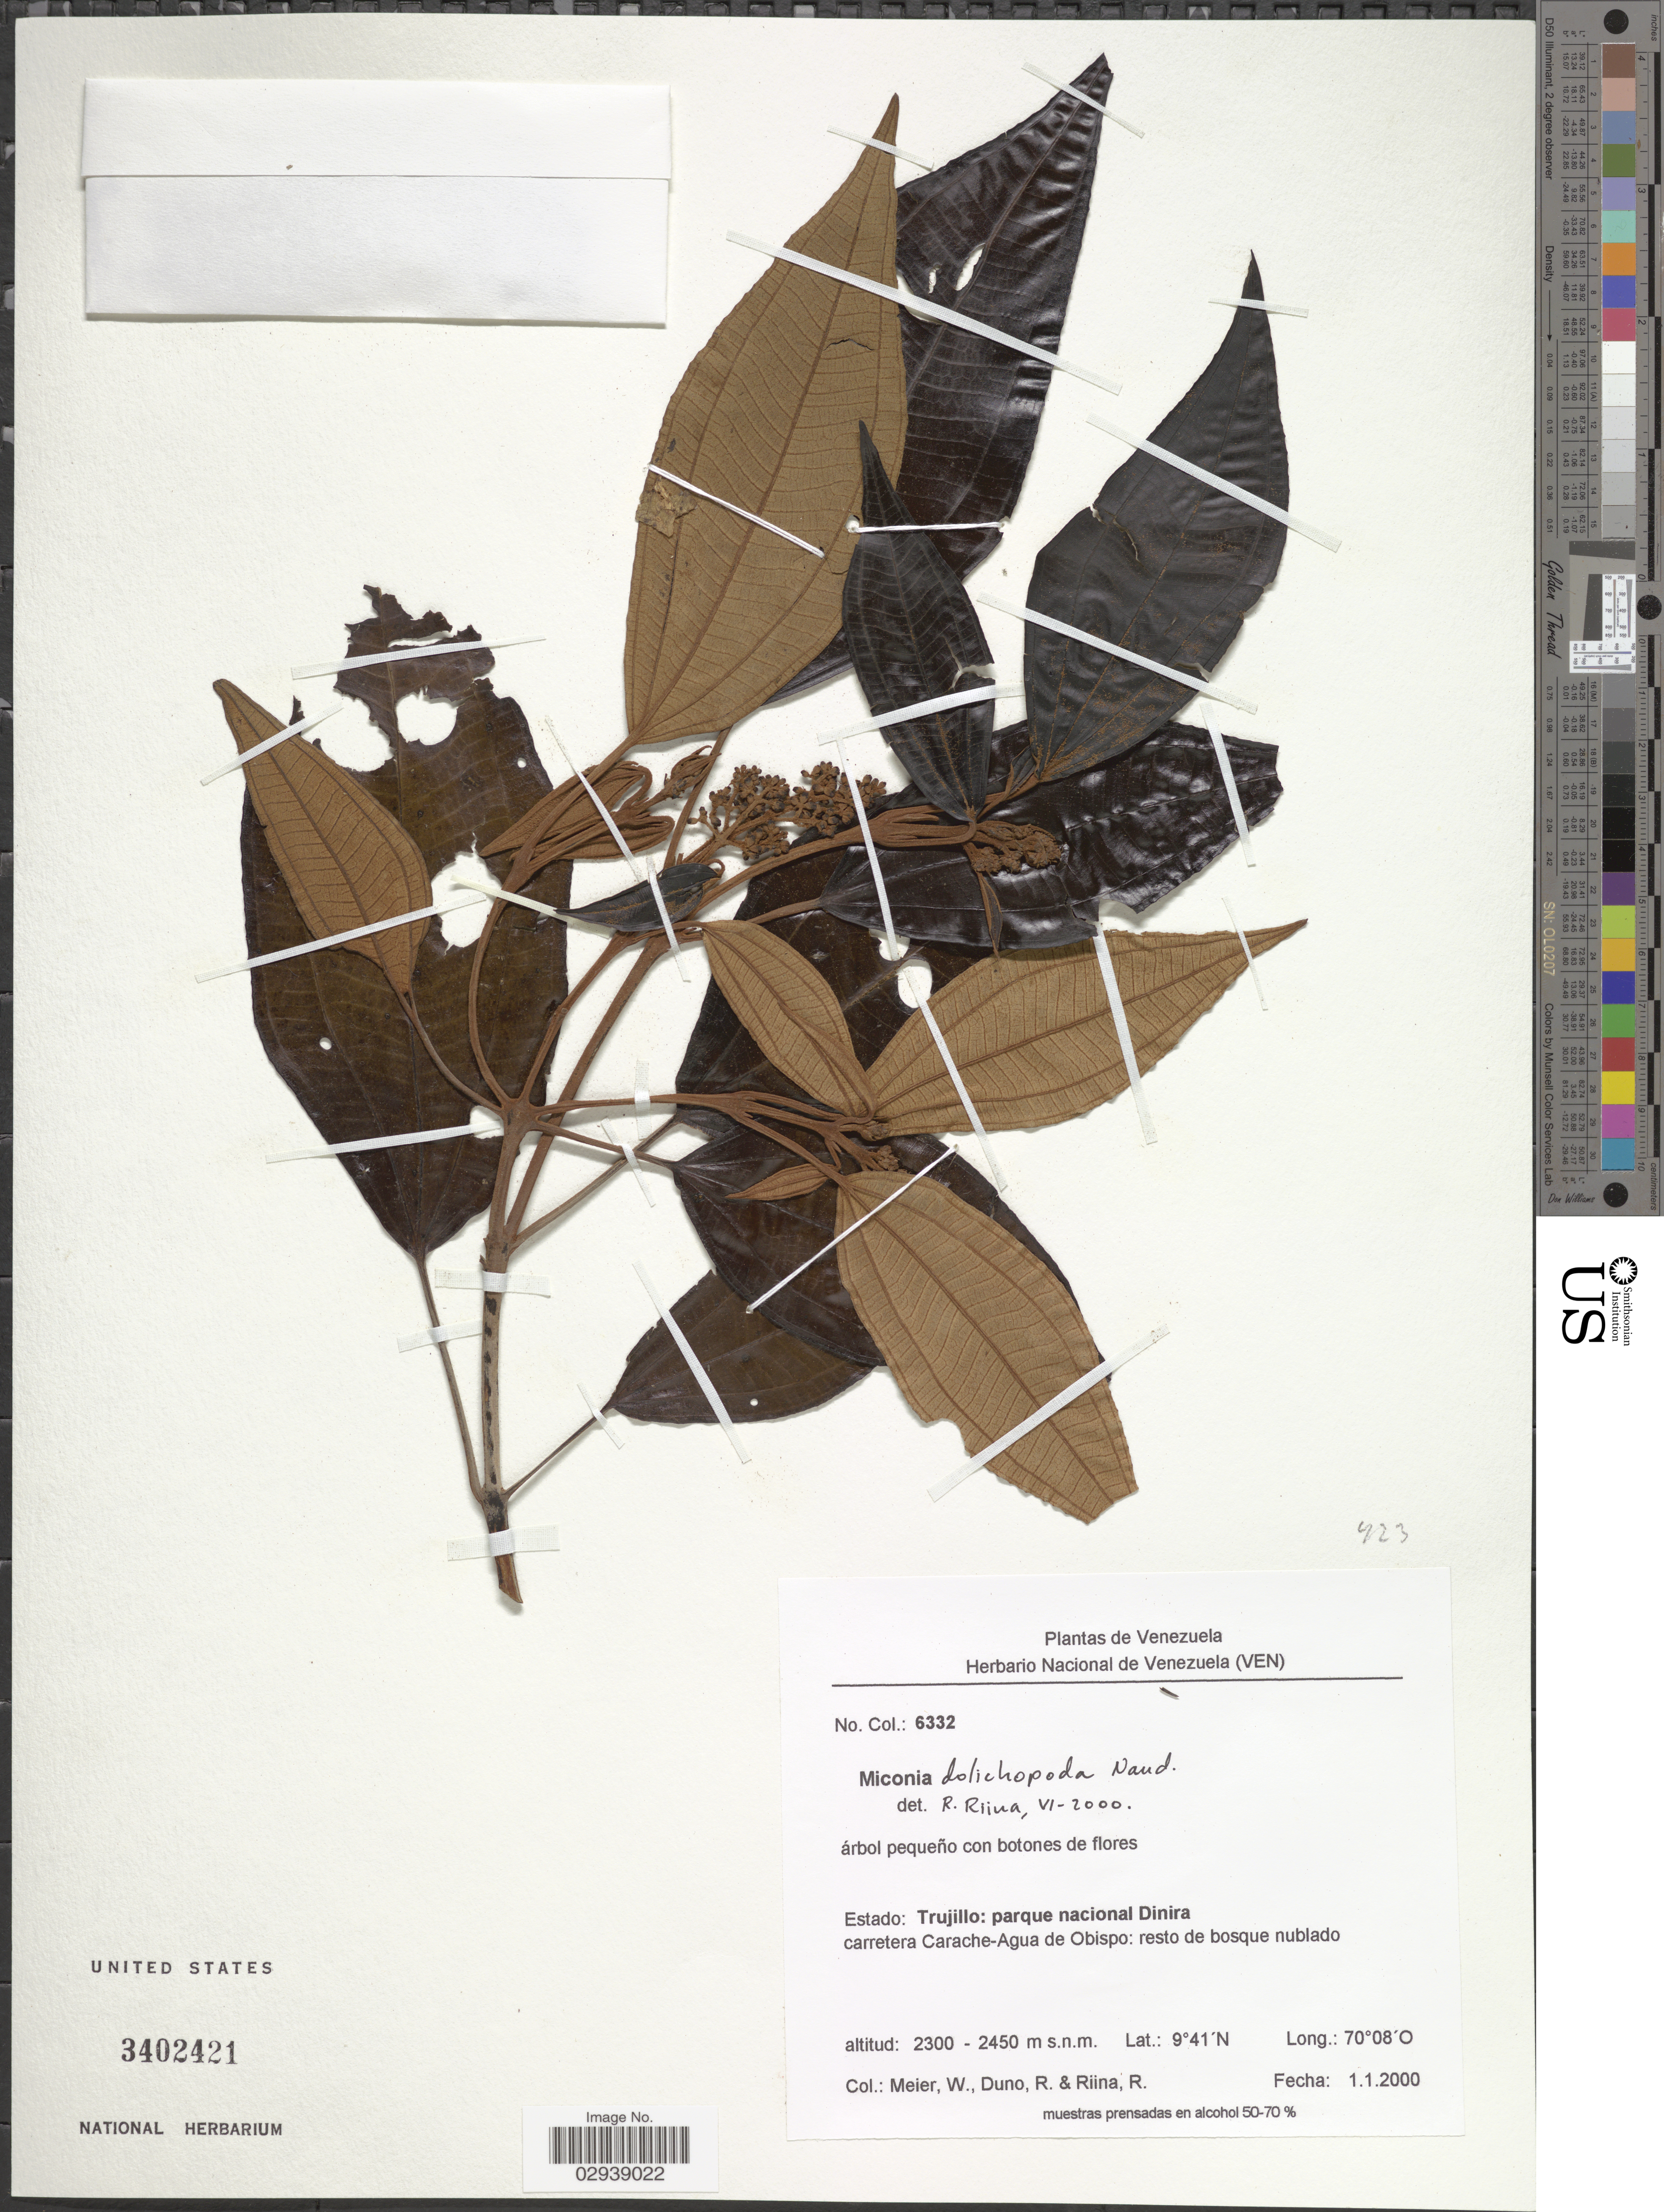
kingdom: Plantae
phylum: Tracheophyta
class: Magnoliopsida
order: Myrtales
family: Melastomataceae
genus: Miconia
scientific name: Miconia dolichopoda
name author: Naudin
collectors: W. Meier, R. Duno & R. Riina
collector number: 6332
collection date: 2002-01-01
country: Venezuela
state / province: Trujillo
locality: Parque nacional Dinira carretera Carache-Agua de Obispo.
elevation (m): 2300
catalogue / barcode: US 3402421